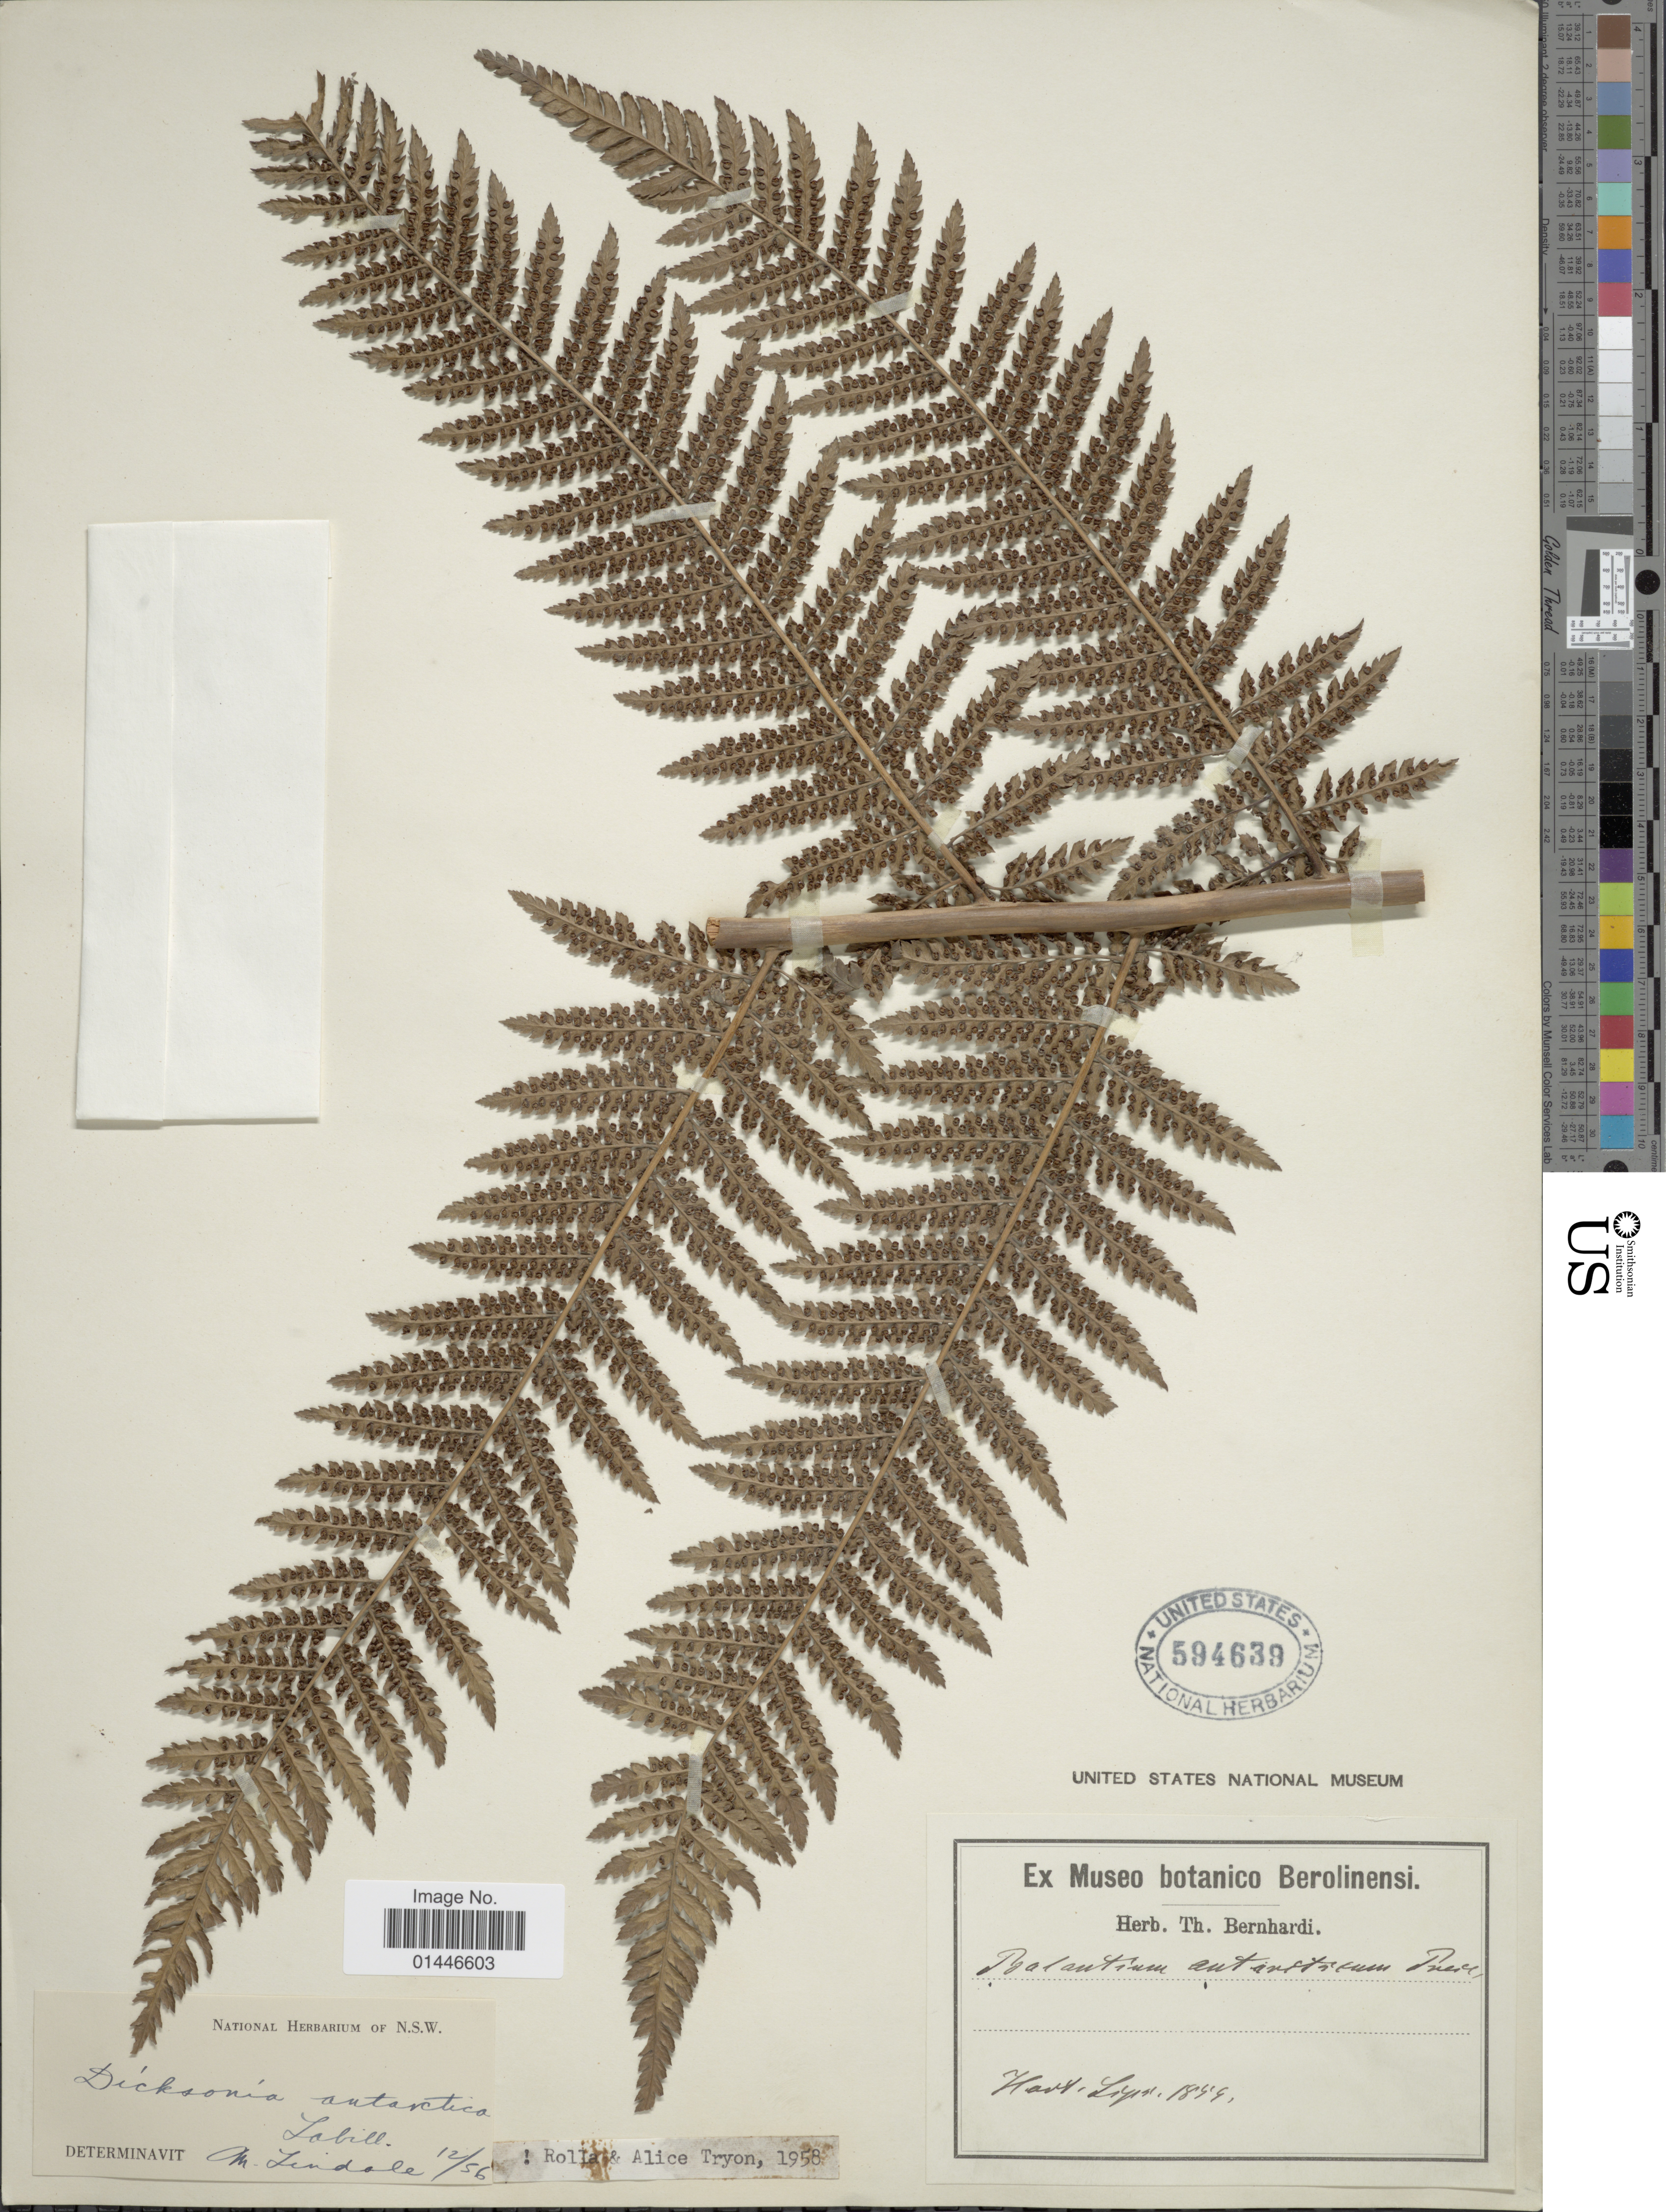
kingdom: Plantae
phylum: Tracheophyta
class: Polypodiopsida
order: Cyatheales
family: Dicksoniaceae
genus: Dicksonia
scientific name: Dicksonia antarctica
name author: Labill.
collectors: ex herb. Bernhardi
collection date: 1899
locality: Hort. Lips [interpreted]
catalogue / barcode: US 594639